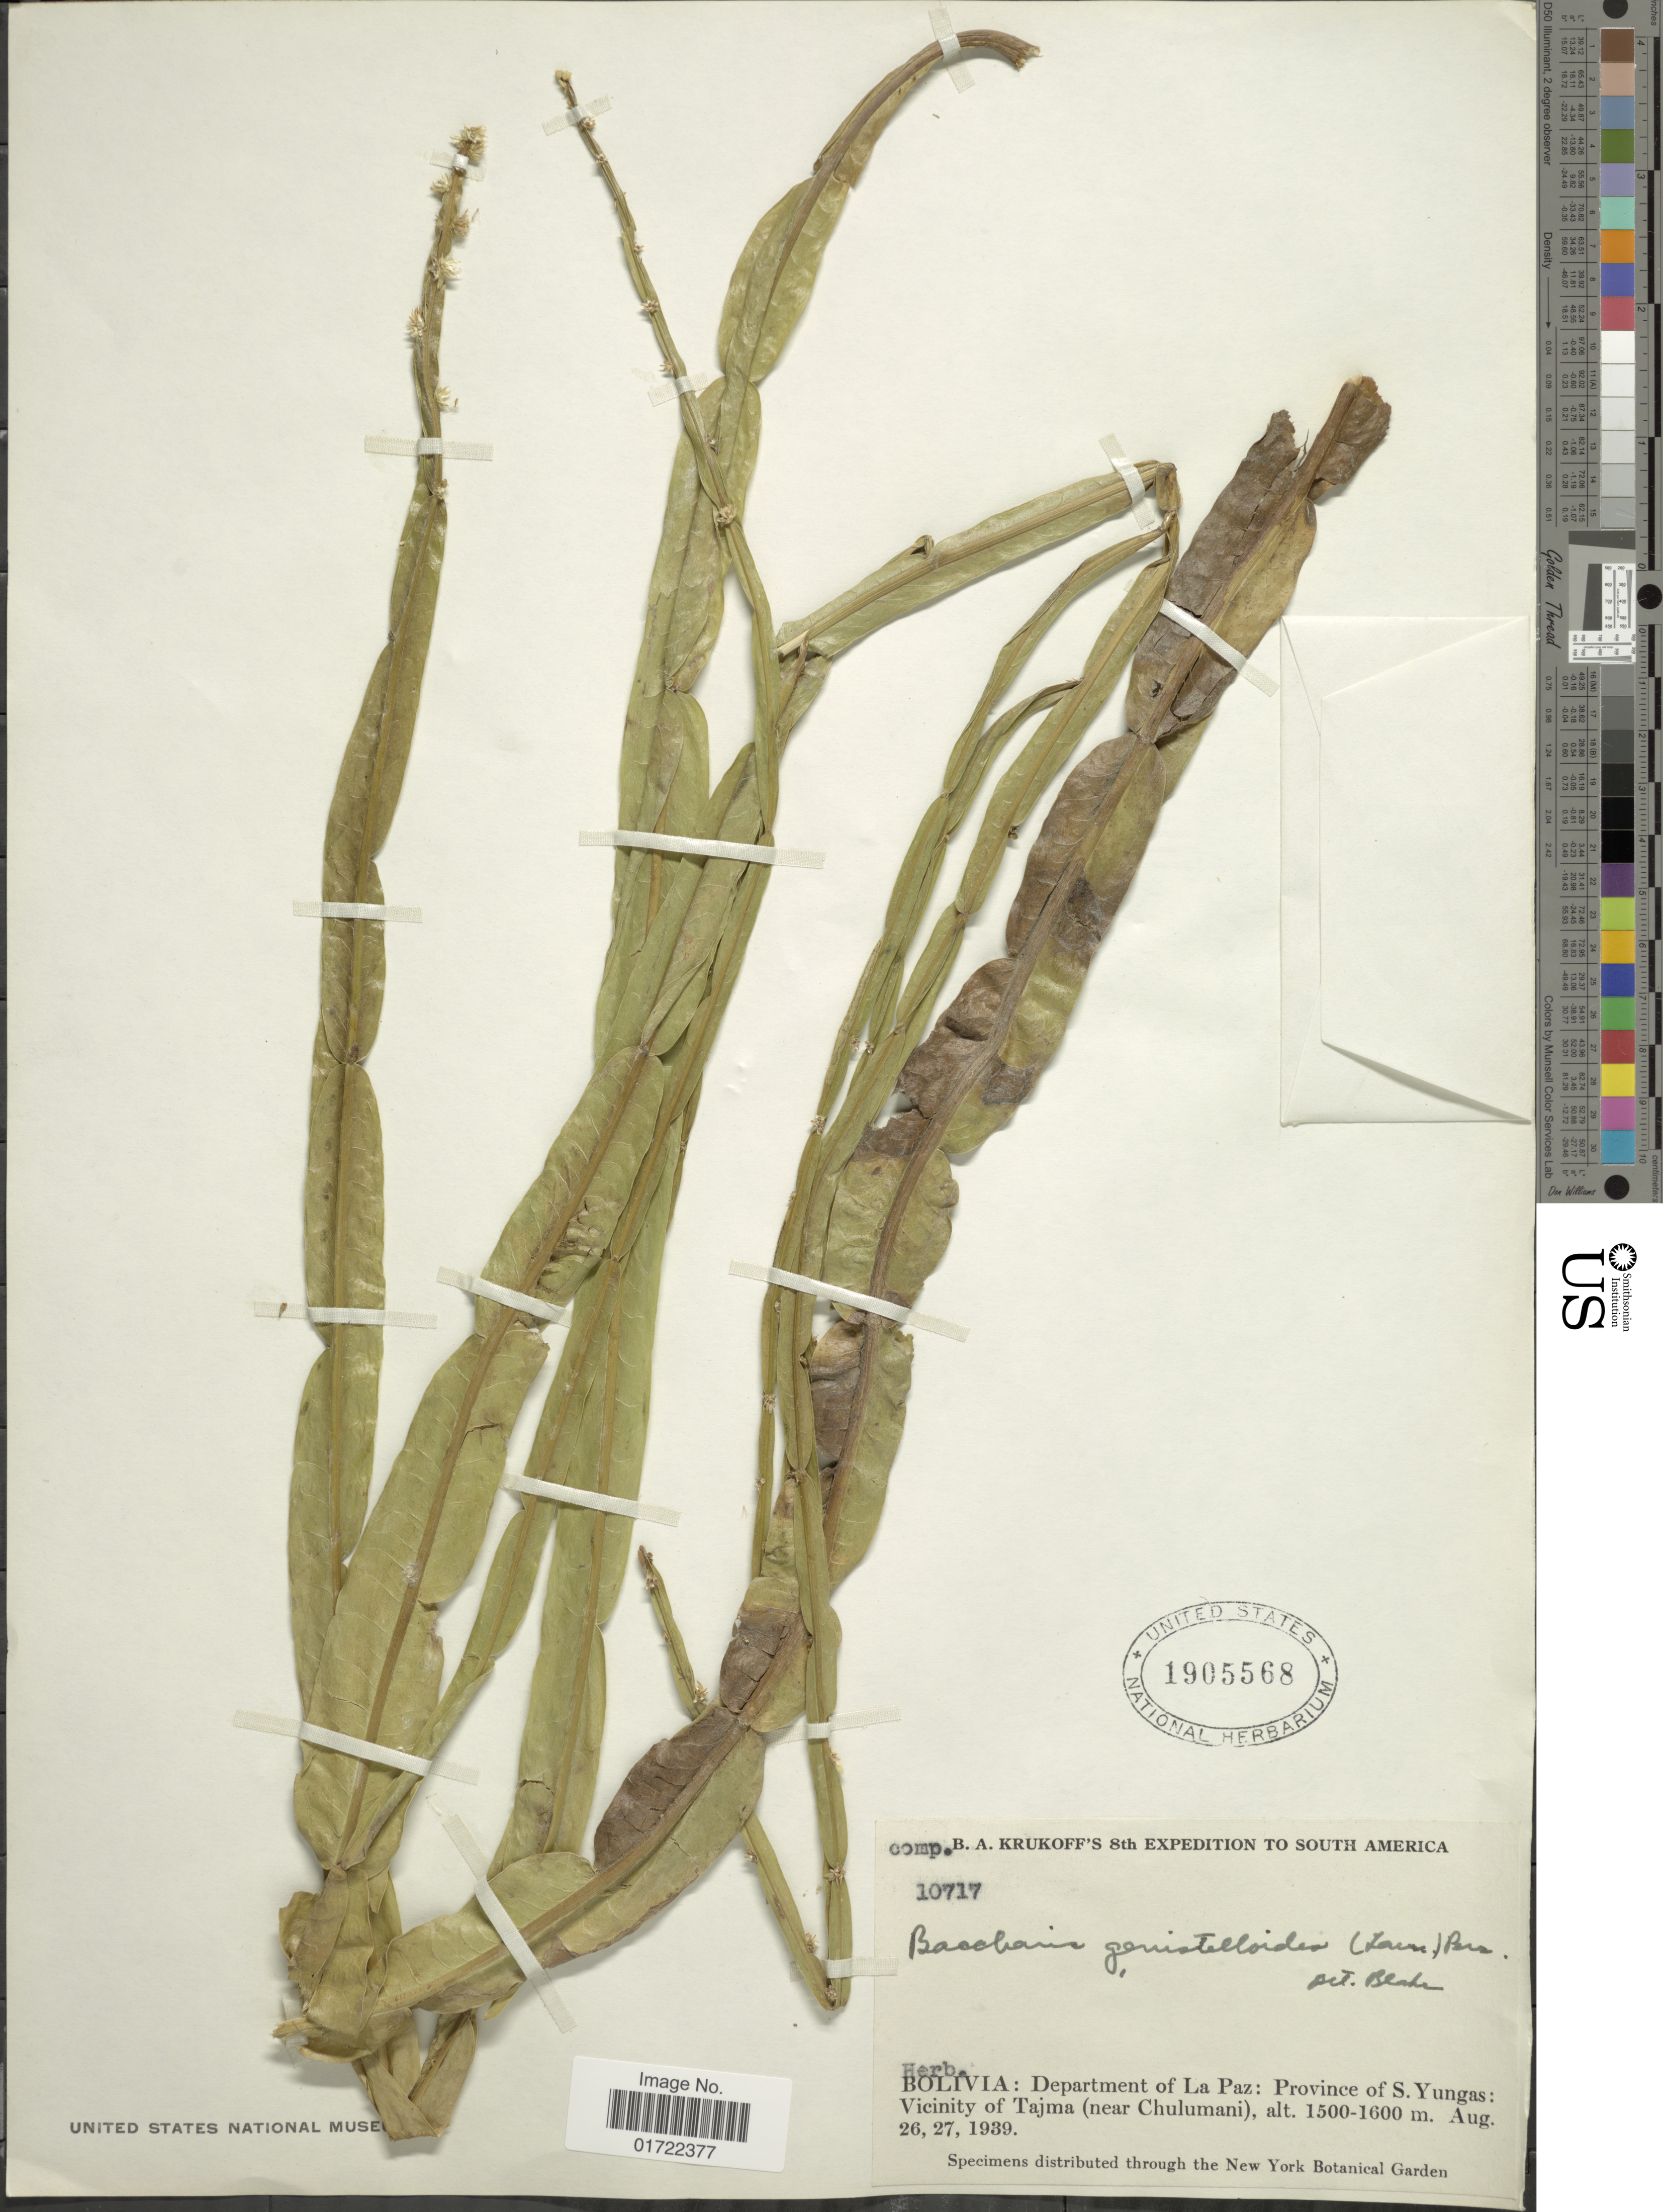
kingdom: Plantae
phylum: Tracheophyta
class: Magnoliopsida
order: Asterales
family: Asteraceae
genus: Baccharis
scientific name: Baccharis genistelloides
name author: (Lam.) Pers.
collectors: B. A. Krukoff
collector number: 10717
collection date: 1939-08-26/1939-08-27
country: Bolivia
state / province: La Paz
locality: South America, Province of S. Yungas, Vicinity of Tajma (near Chulumani)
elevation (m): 1500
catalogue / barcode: US 1905568